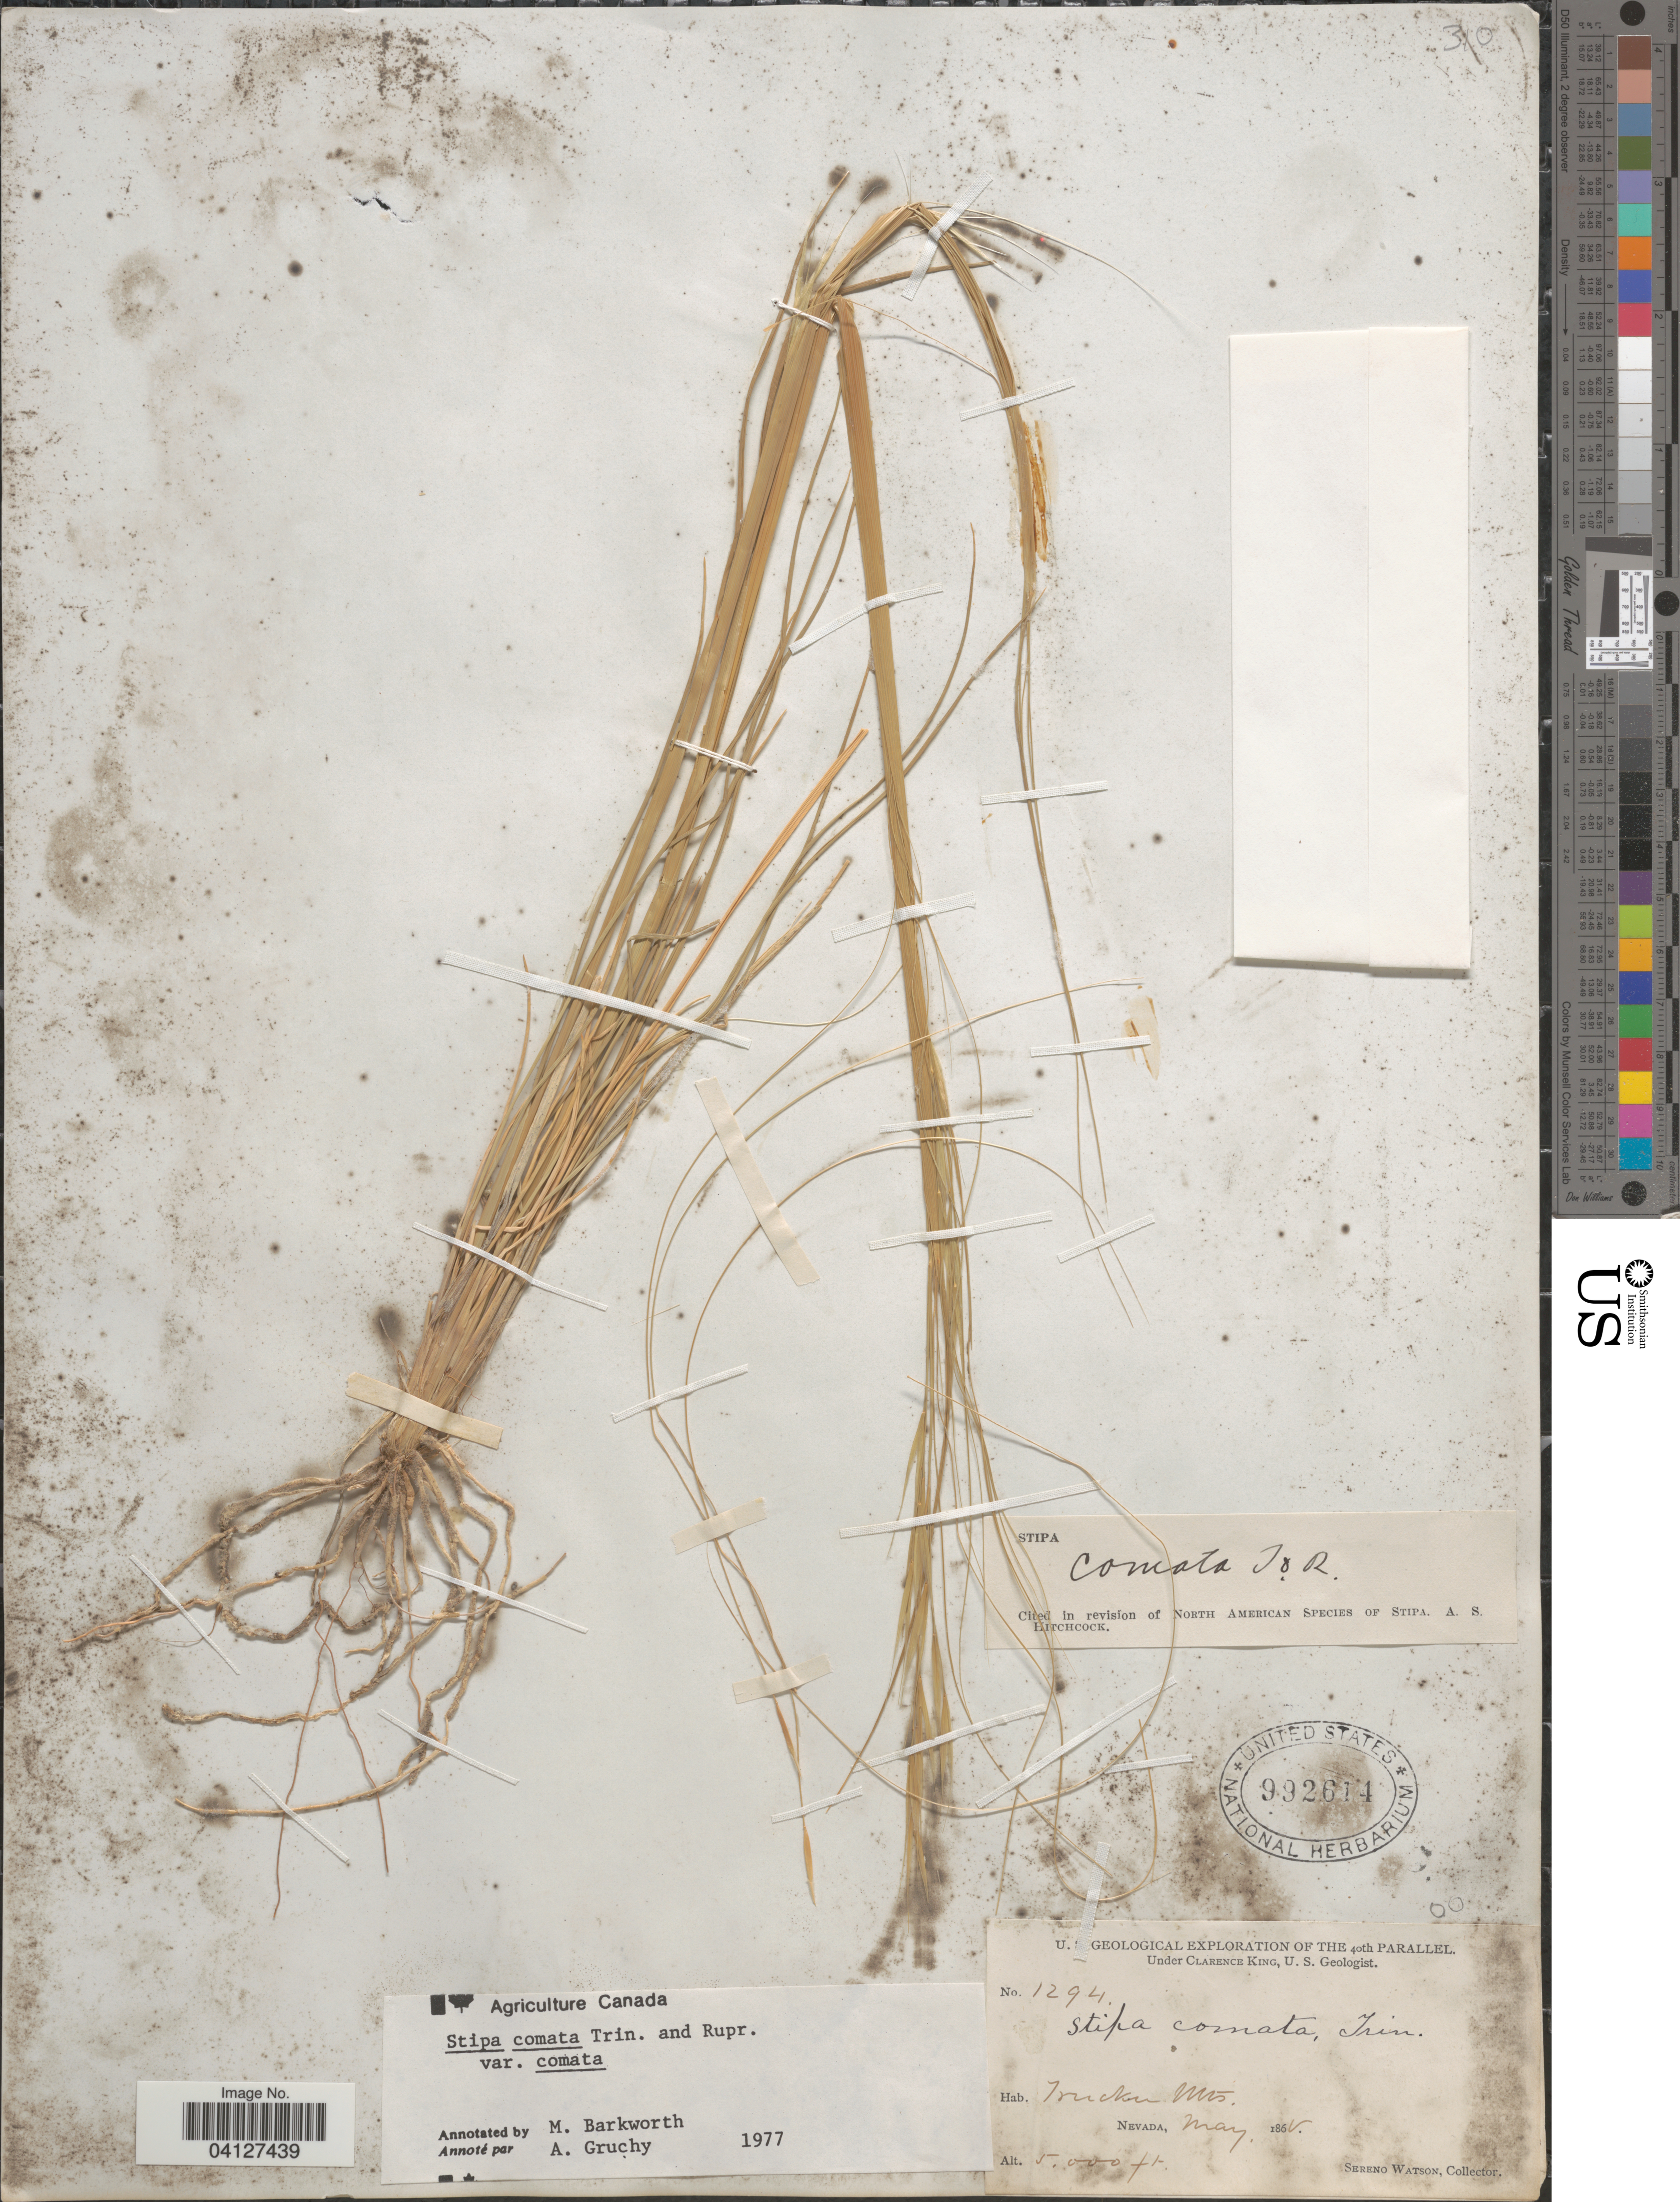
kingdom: Plantae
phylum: Tracheophyta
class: Liliopsida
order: Poales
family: Poaceae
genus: Stipa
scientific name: Stipa comata var. comata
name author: Trin. & Rupr.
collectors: S. Watson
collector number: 1294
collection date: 1865-05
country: United States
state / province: Nevada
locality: U. S. Geological Exploration of the 40th Parallel. Trucker Mts.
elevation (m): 1524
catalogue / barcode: US 992615